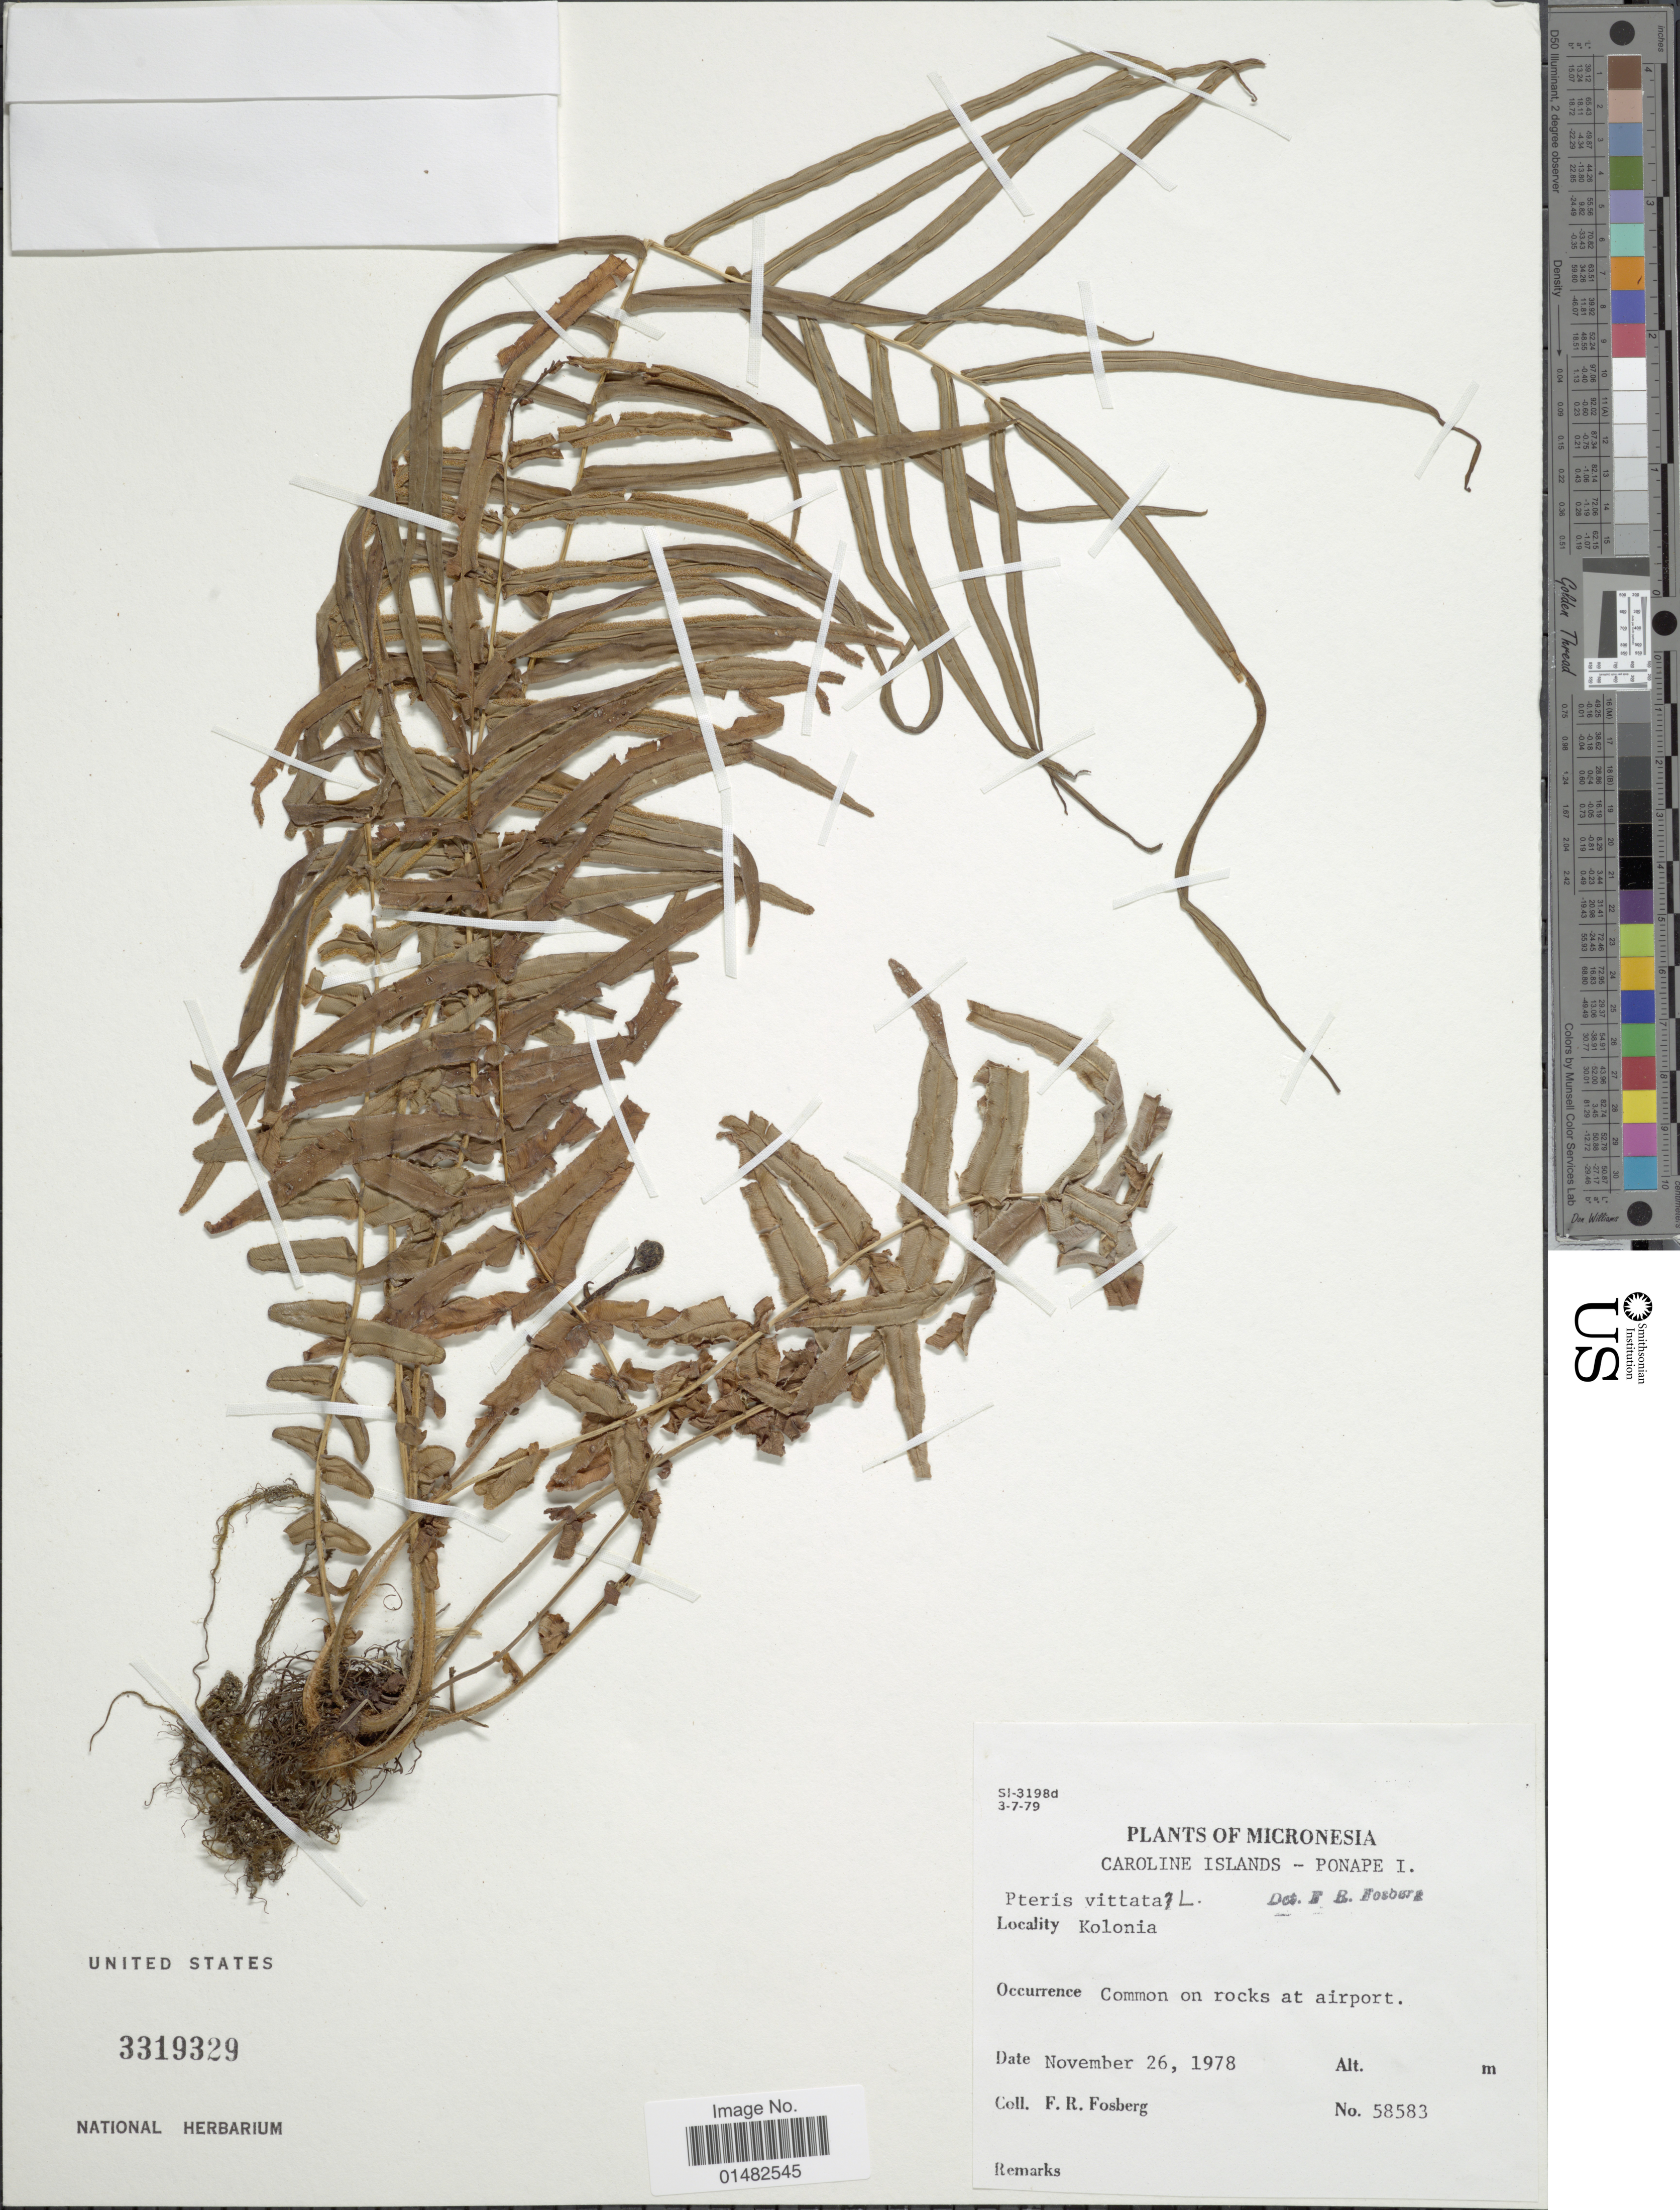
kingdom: Plantae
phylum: Tracheophyta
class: Polypodiopsida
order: Polypodiales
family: Pteridaceae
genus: Pteris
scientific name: Pteris vittata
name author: L.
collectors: F. R. Fosberg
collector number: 58583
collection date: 1978-11-26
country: Micronesia, Federated States of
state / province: Pohnpei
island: Pohnpei [Ponape]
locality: Caroline Islands, Ponape I., Kolonia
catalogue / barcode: US 3319329